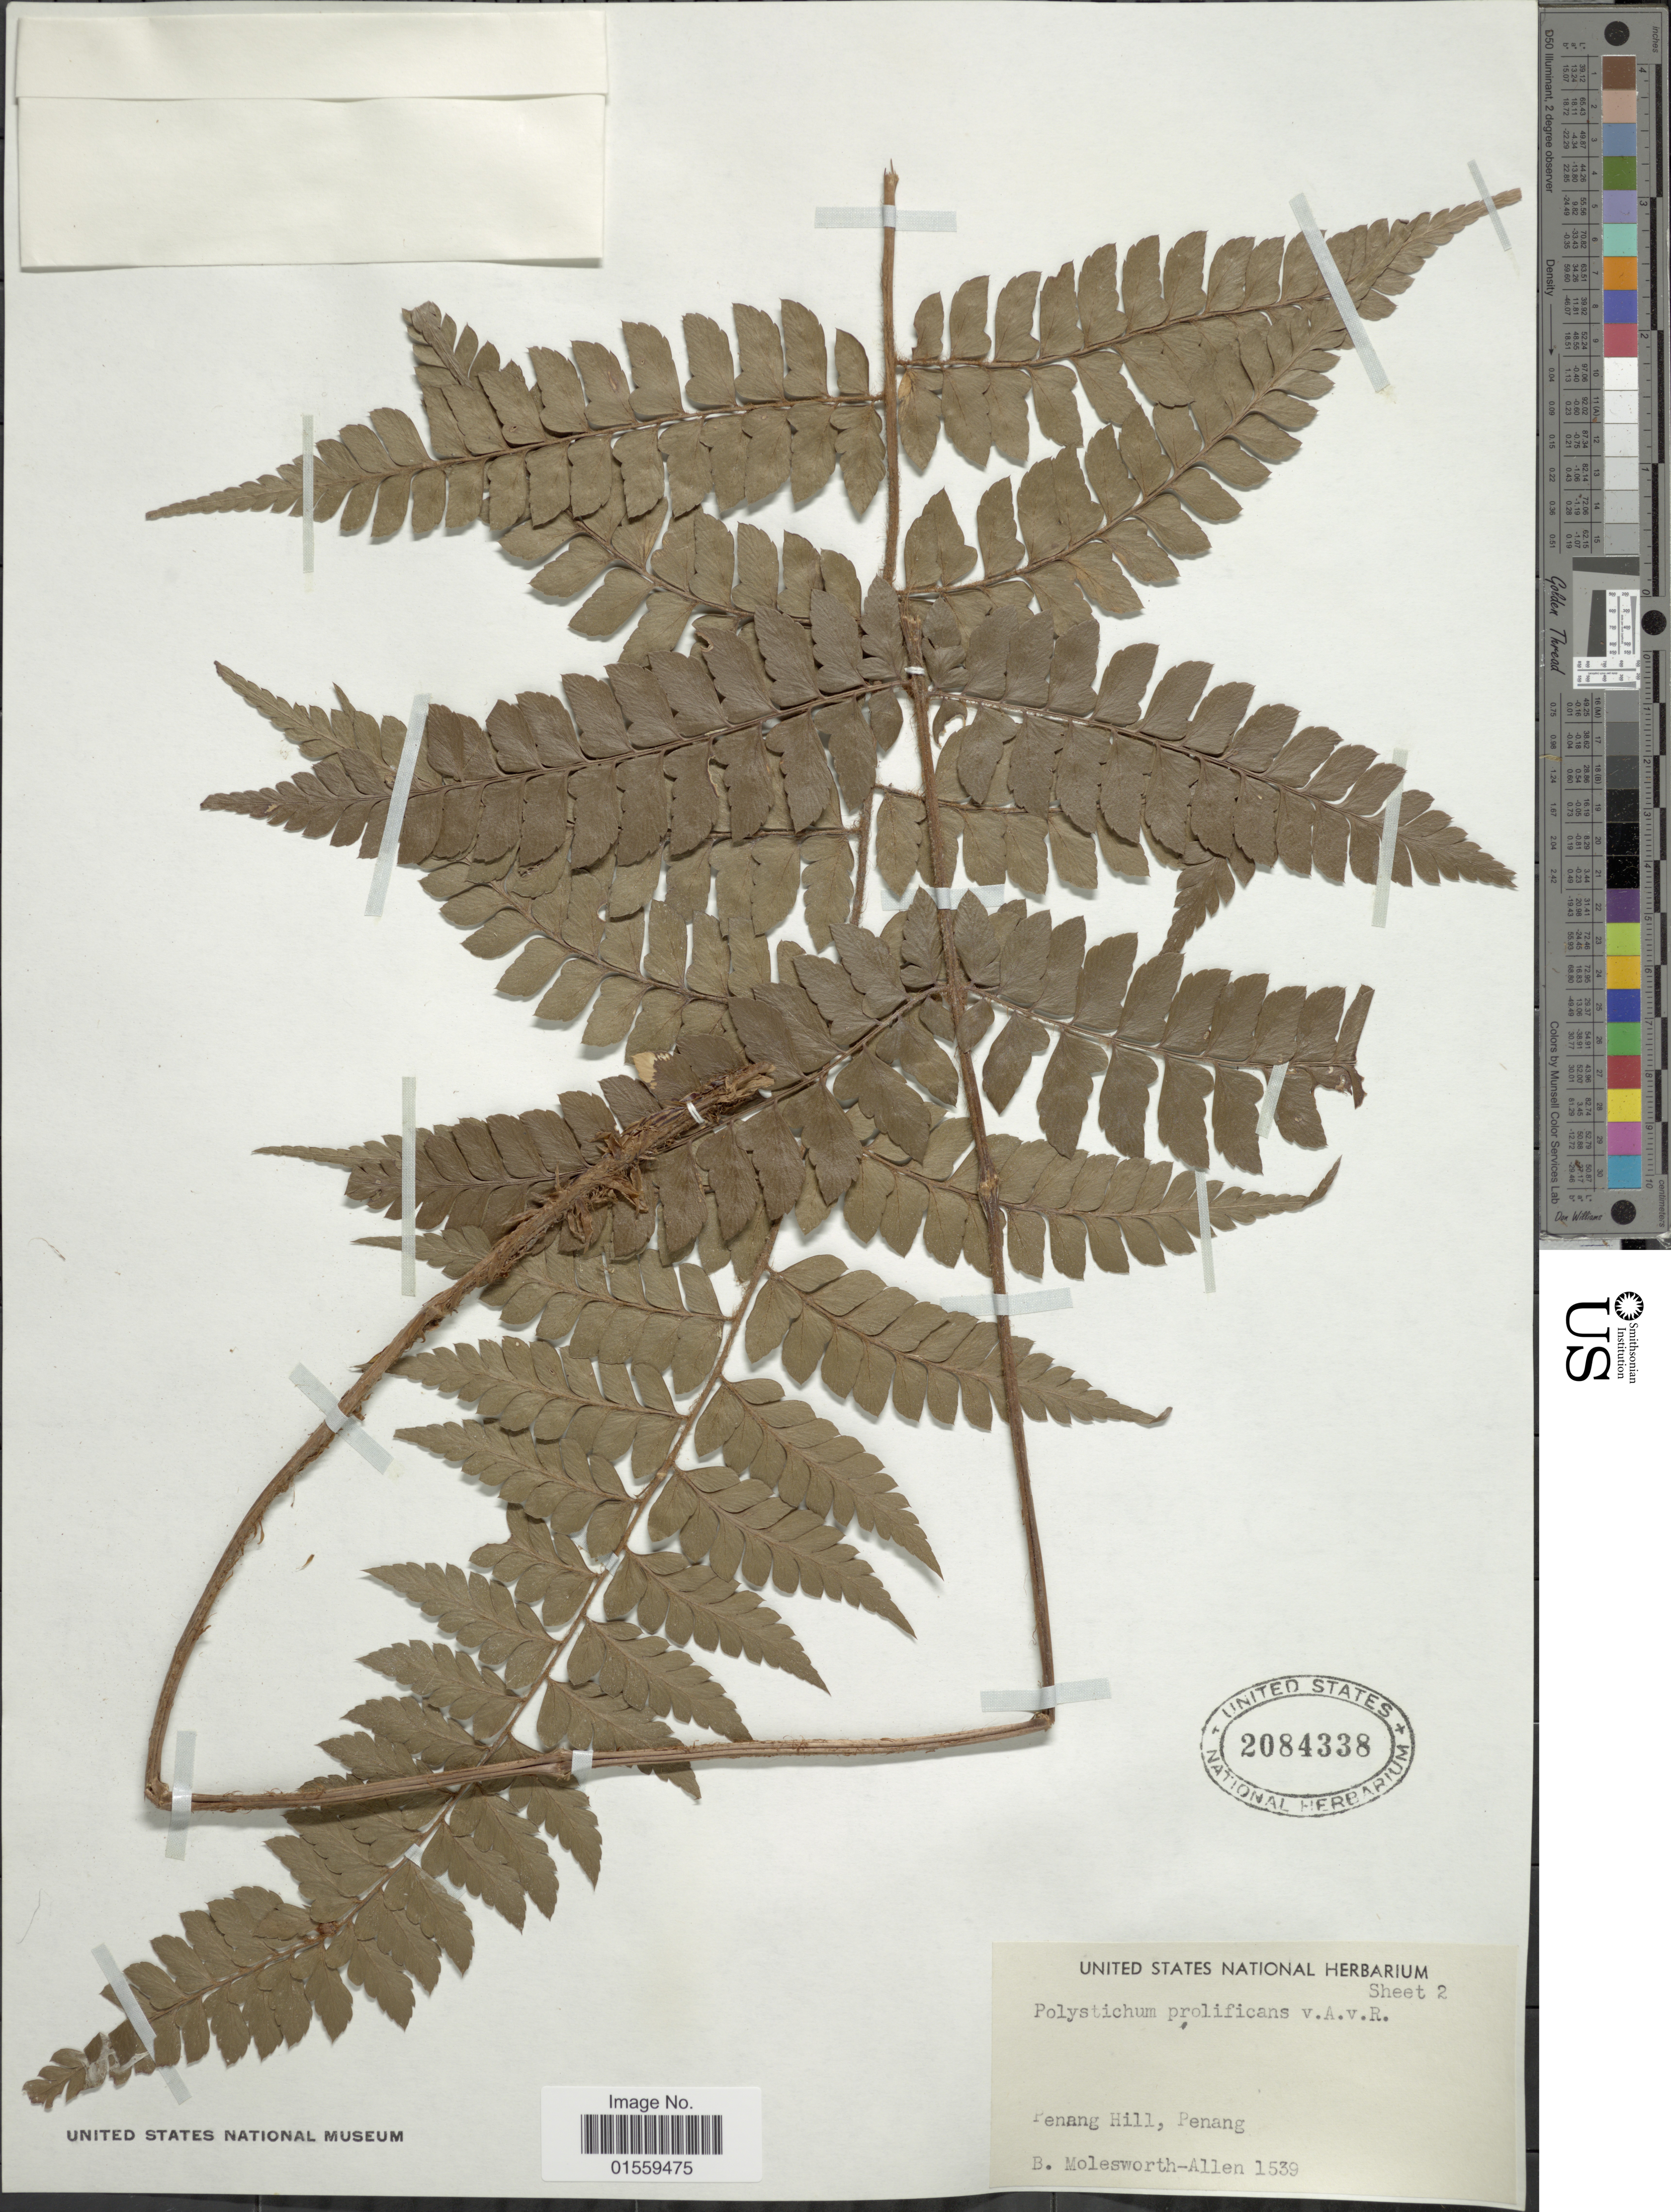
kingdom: Plantae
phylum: Tracheophyta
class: Polypodiopsida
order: Polypodiales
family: Dryopteridaceae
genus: Polystichum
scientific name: Polystichum scariosum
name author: (Roxb.) C.V. Morton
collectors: B. E. G. Molesworth-Allen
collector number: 1539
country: Malaysia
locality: Penang Hills, Penang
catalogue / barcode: US 2084338